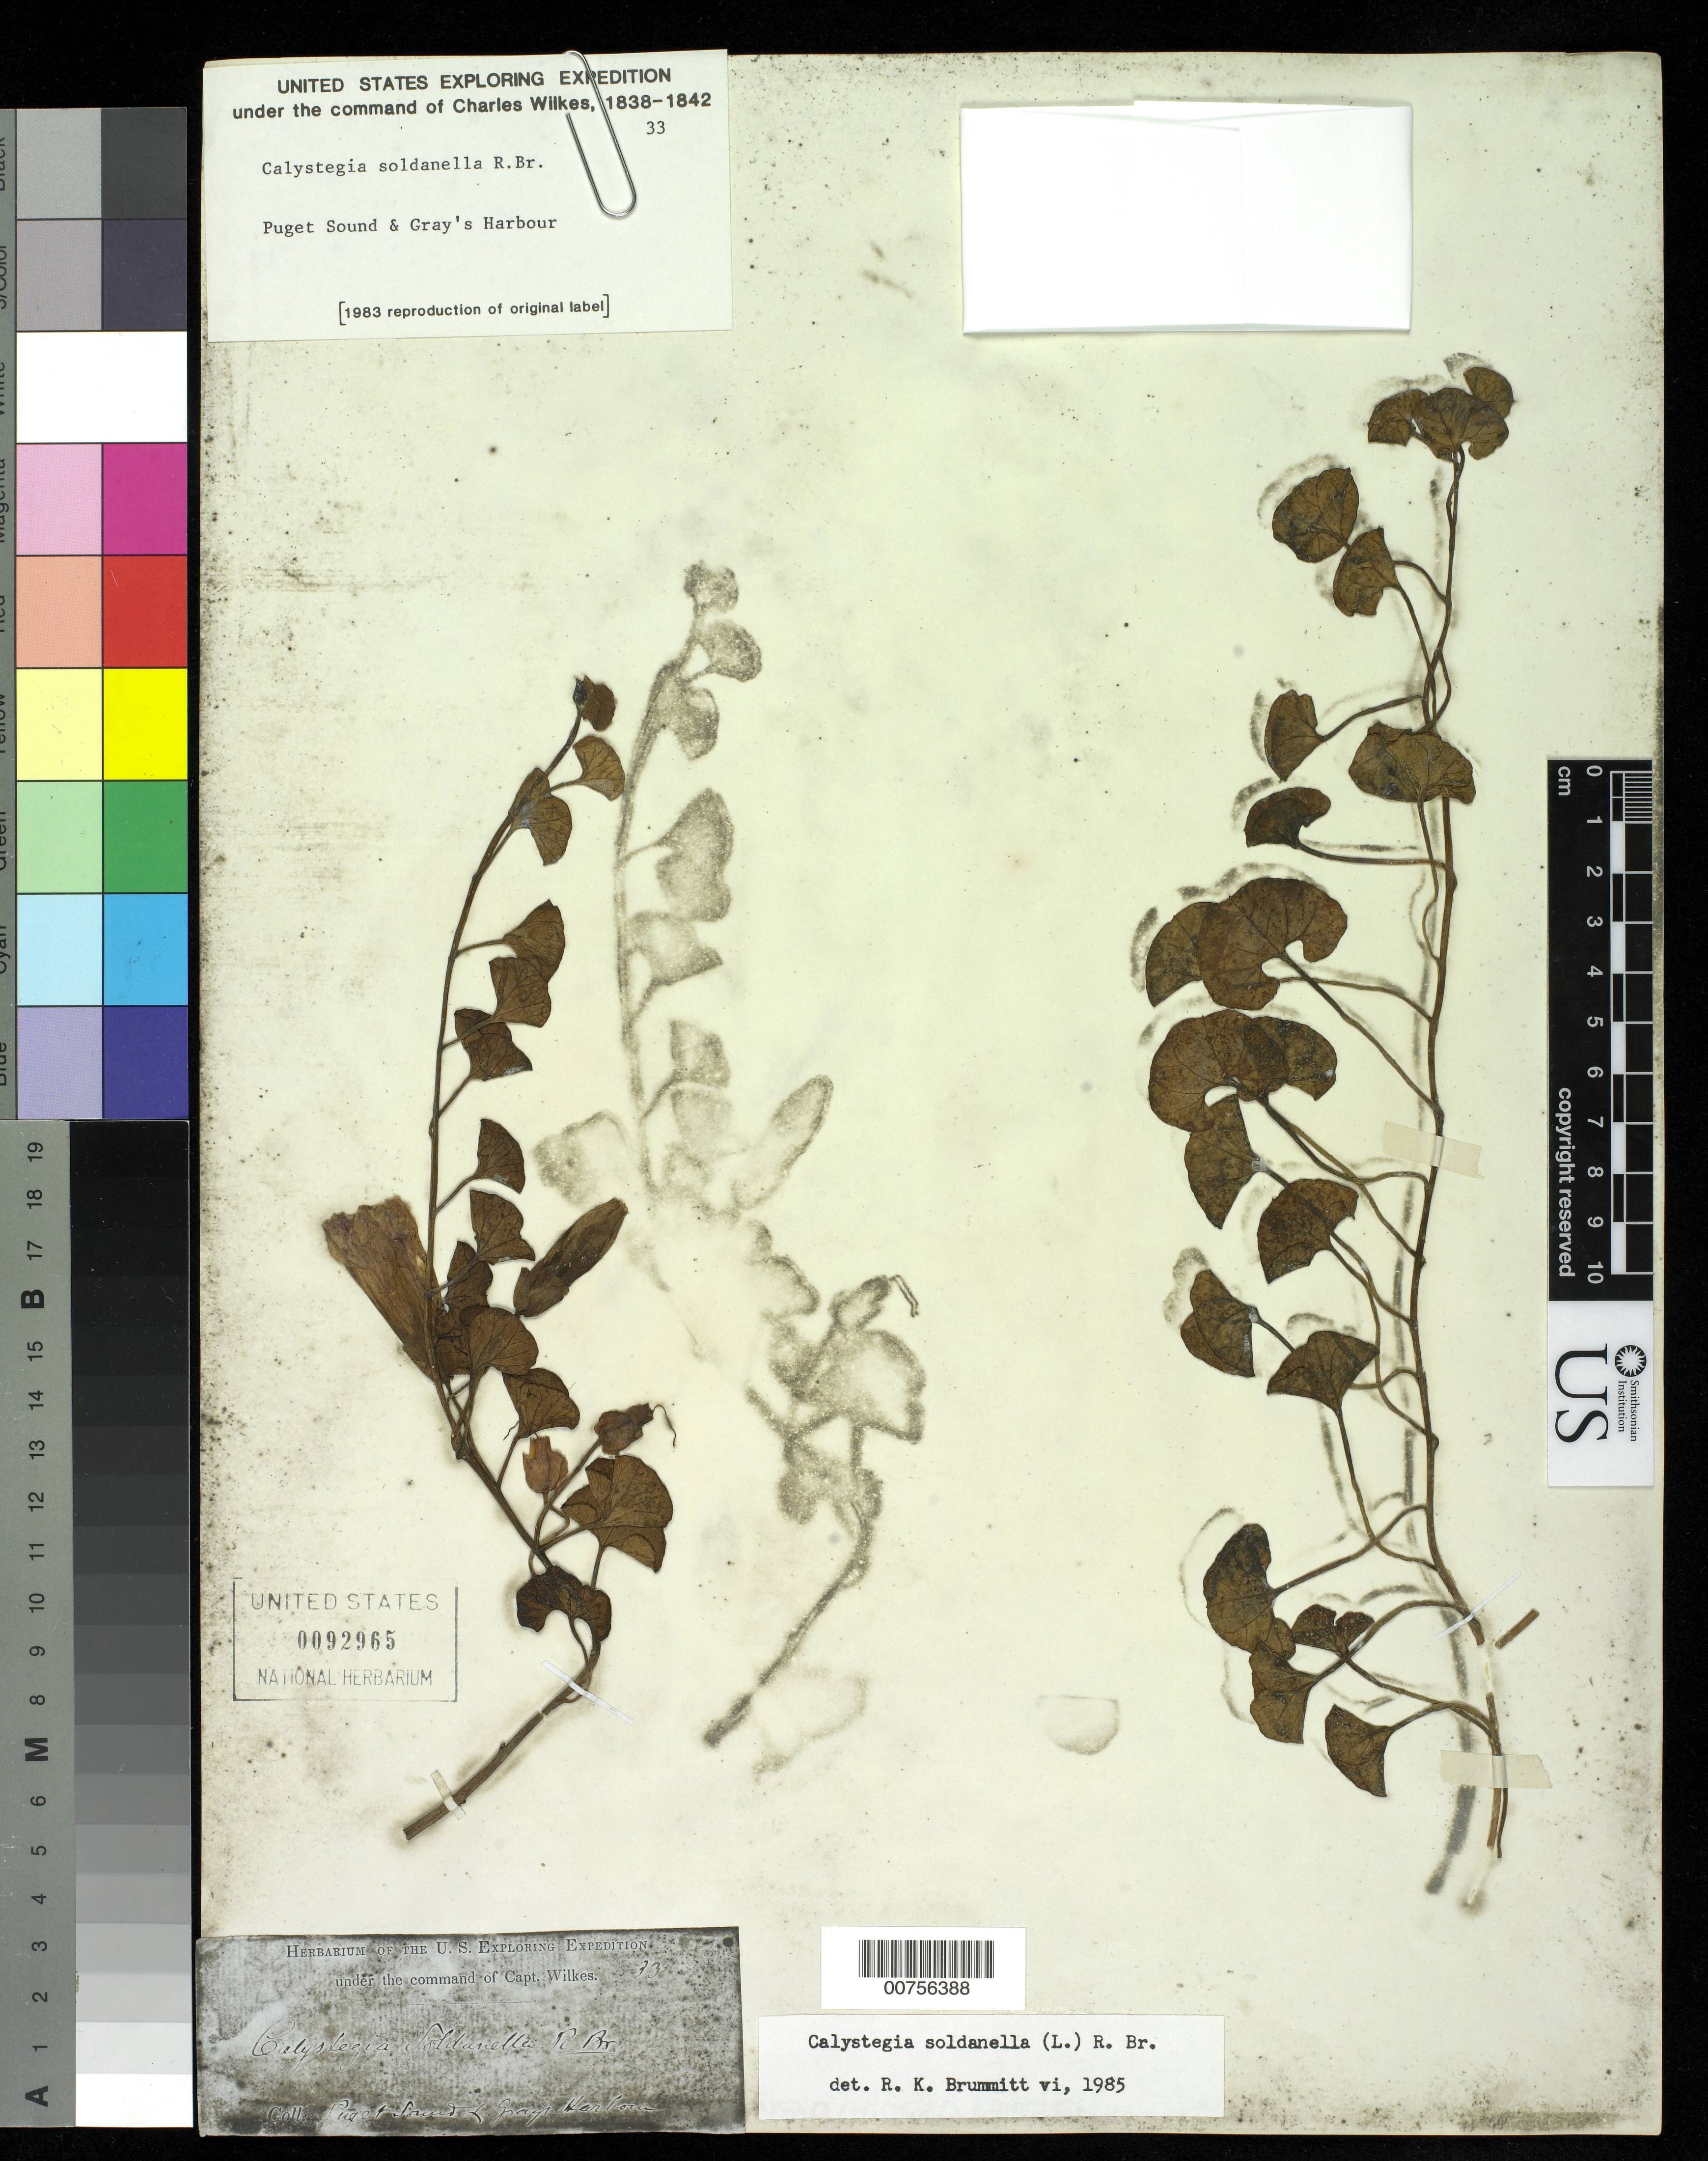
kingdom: Plantae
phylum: Tracheophyta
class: Magnoliopsida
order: Solanales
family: Convolvulaceae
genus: Calystegia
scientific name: Calystegia soldanella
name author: (L.) R. Br.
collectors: Wilkes Explor. Exped.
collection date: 1838/1842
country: United States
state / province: Washington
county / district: King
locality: Puget Sound, Gray's Harbour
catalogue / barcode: US 92965